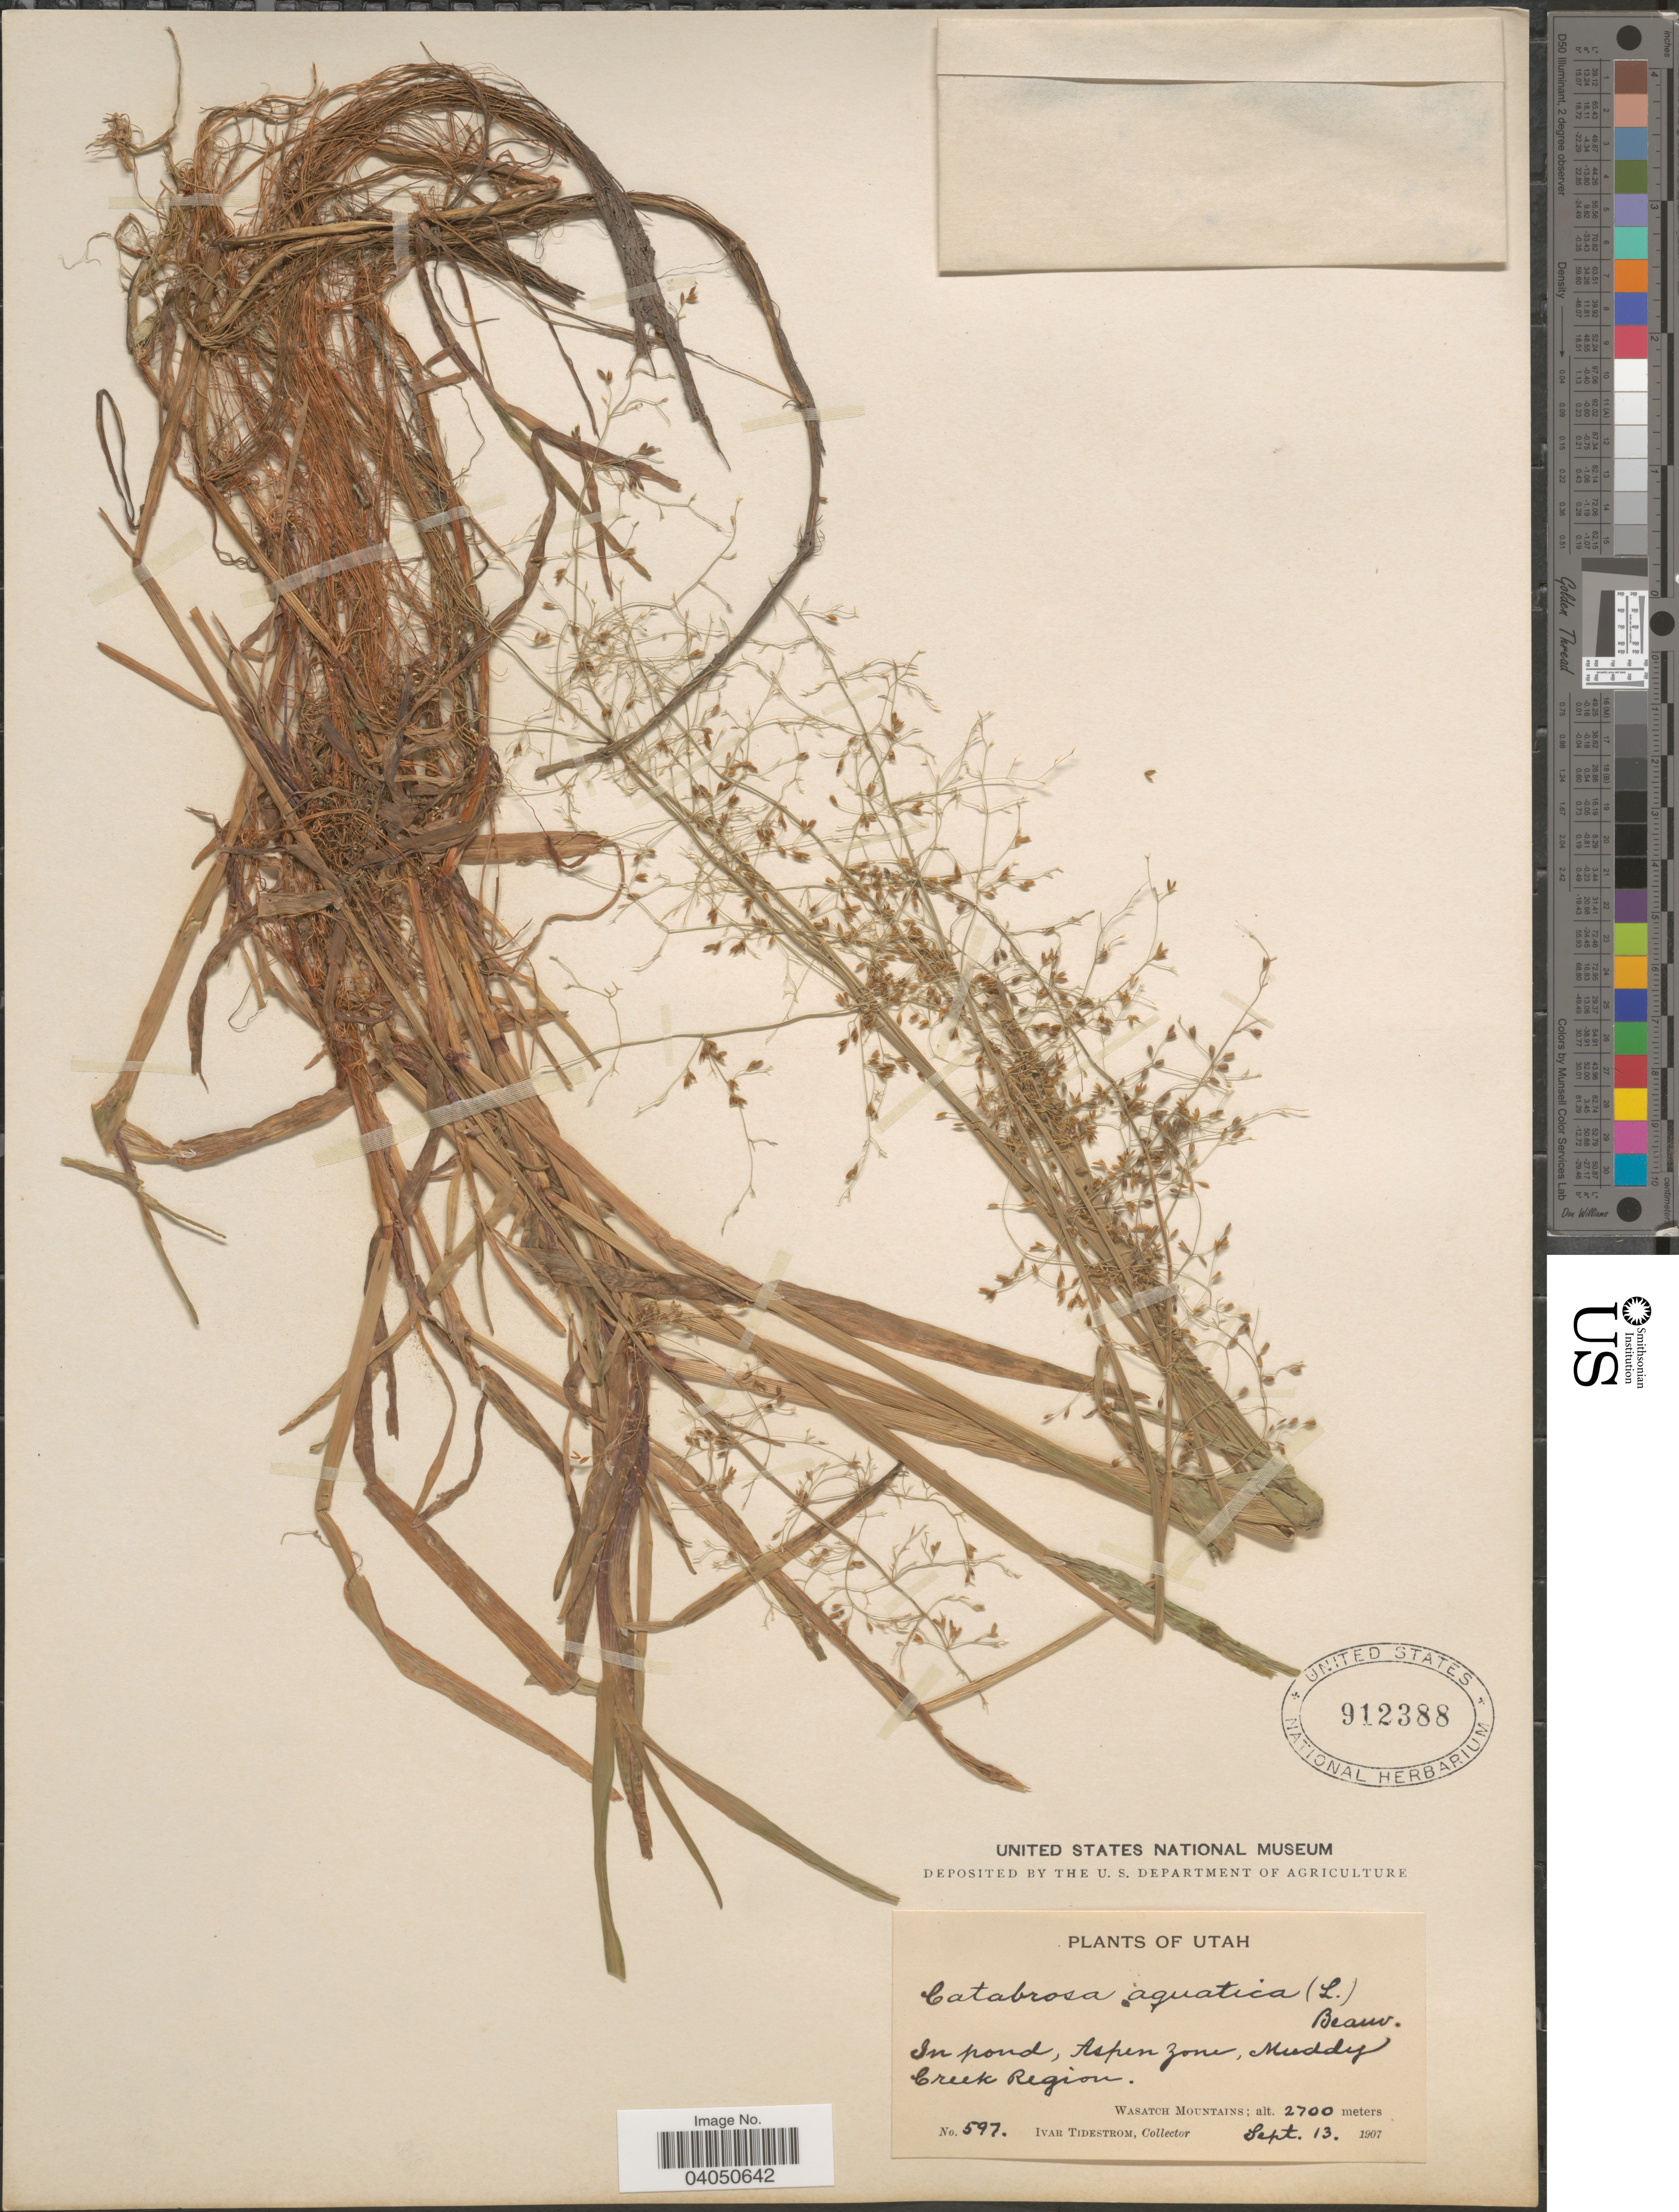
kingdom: Plantae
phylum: Tracheophyta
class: Liliopsida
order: Poales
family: Poaceae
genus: Catabrosa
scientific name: Catabrosa aquatica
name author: (L.) P. Beauv.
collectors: I. F. Tidestrom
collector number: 597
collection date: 1907-09-13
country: United States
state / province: Utah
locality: In pond, Aspen Zone, Muddy Creek Region. Wasatch Mountains.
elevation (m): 2700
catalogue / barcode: US 912388